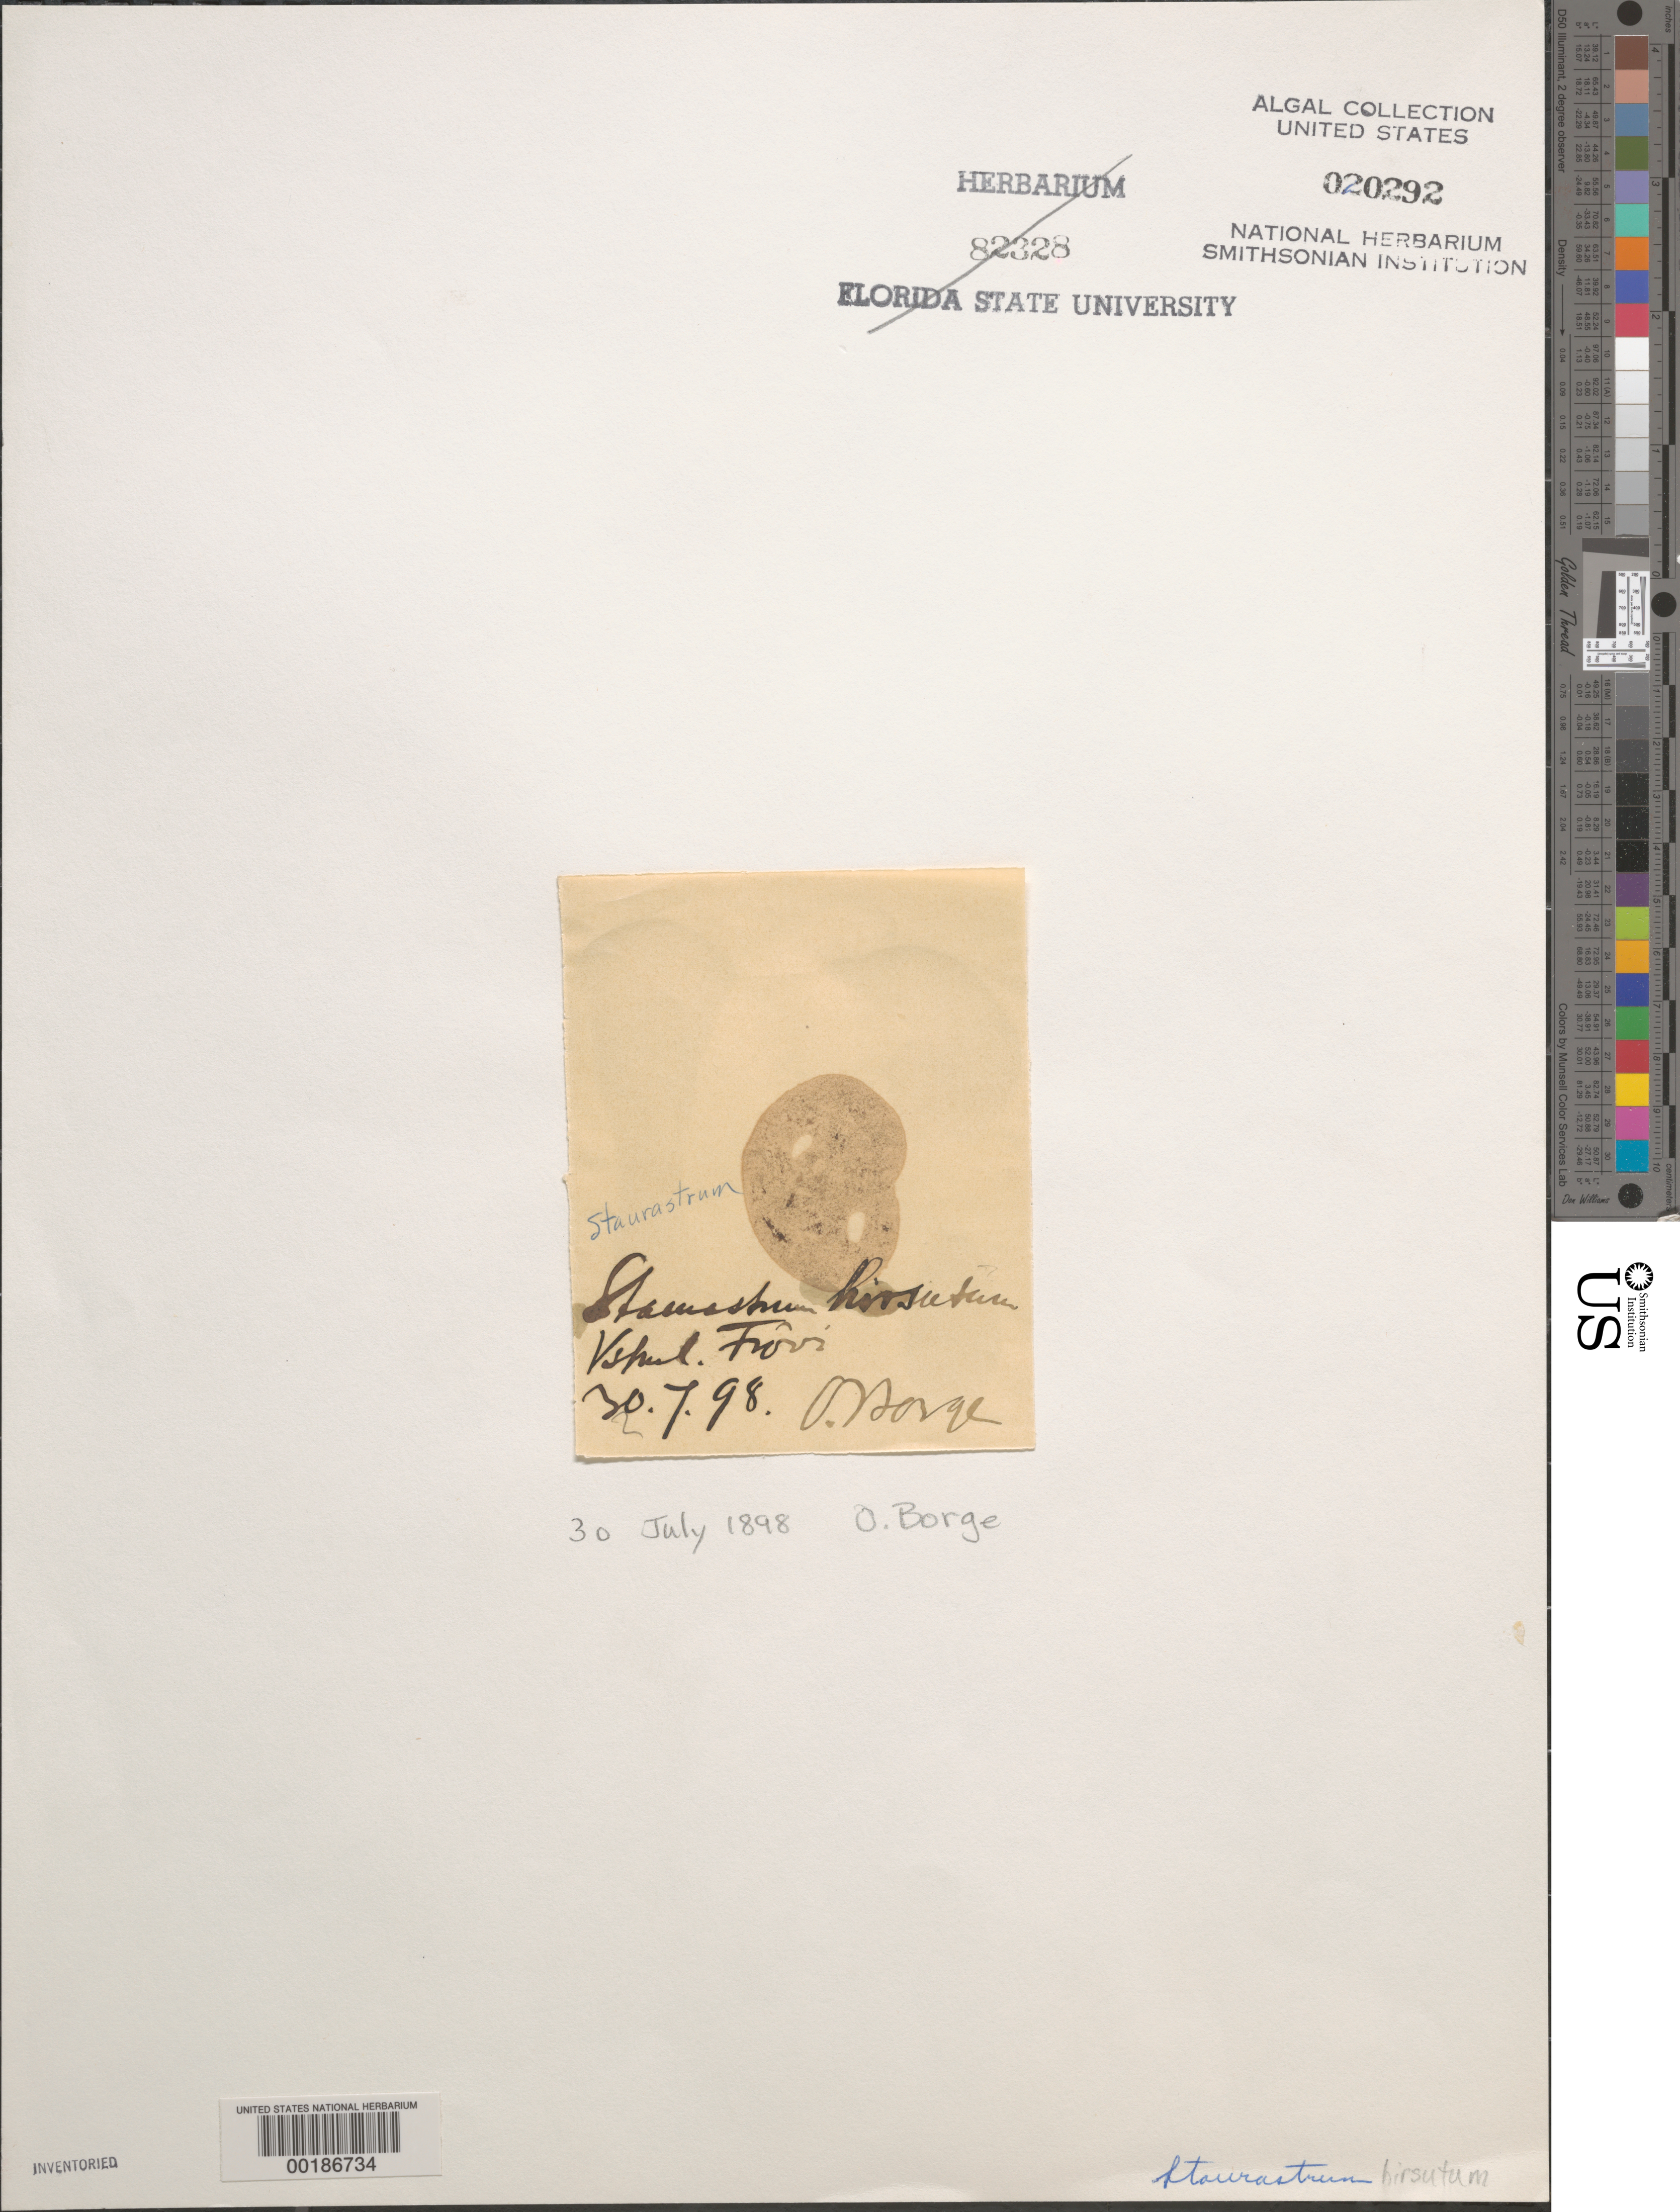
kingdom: Plantae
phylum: Charophyta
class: Zygnematophyceae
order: Zygnematales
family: Desmidiaceae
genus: Staurastrum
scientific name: Staurastrum hirsutum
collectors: O. Borge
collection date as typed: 30 Jul 1898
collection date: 1898-07-30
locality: Vskul. fiovr (or wshul. frovi or vstrul. fuovi)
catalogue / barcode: US 20292